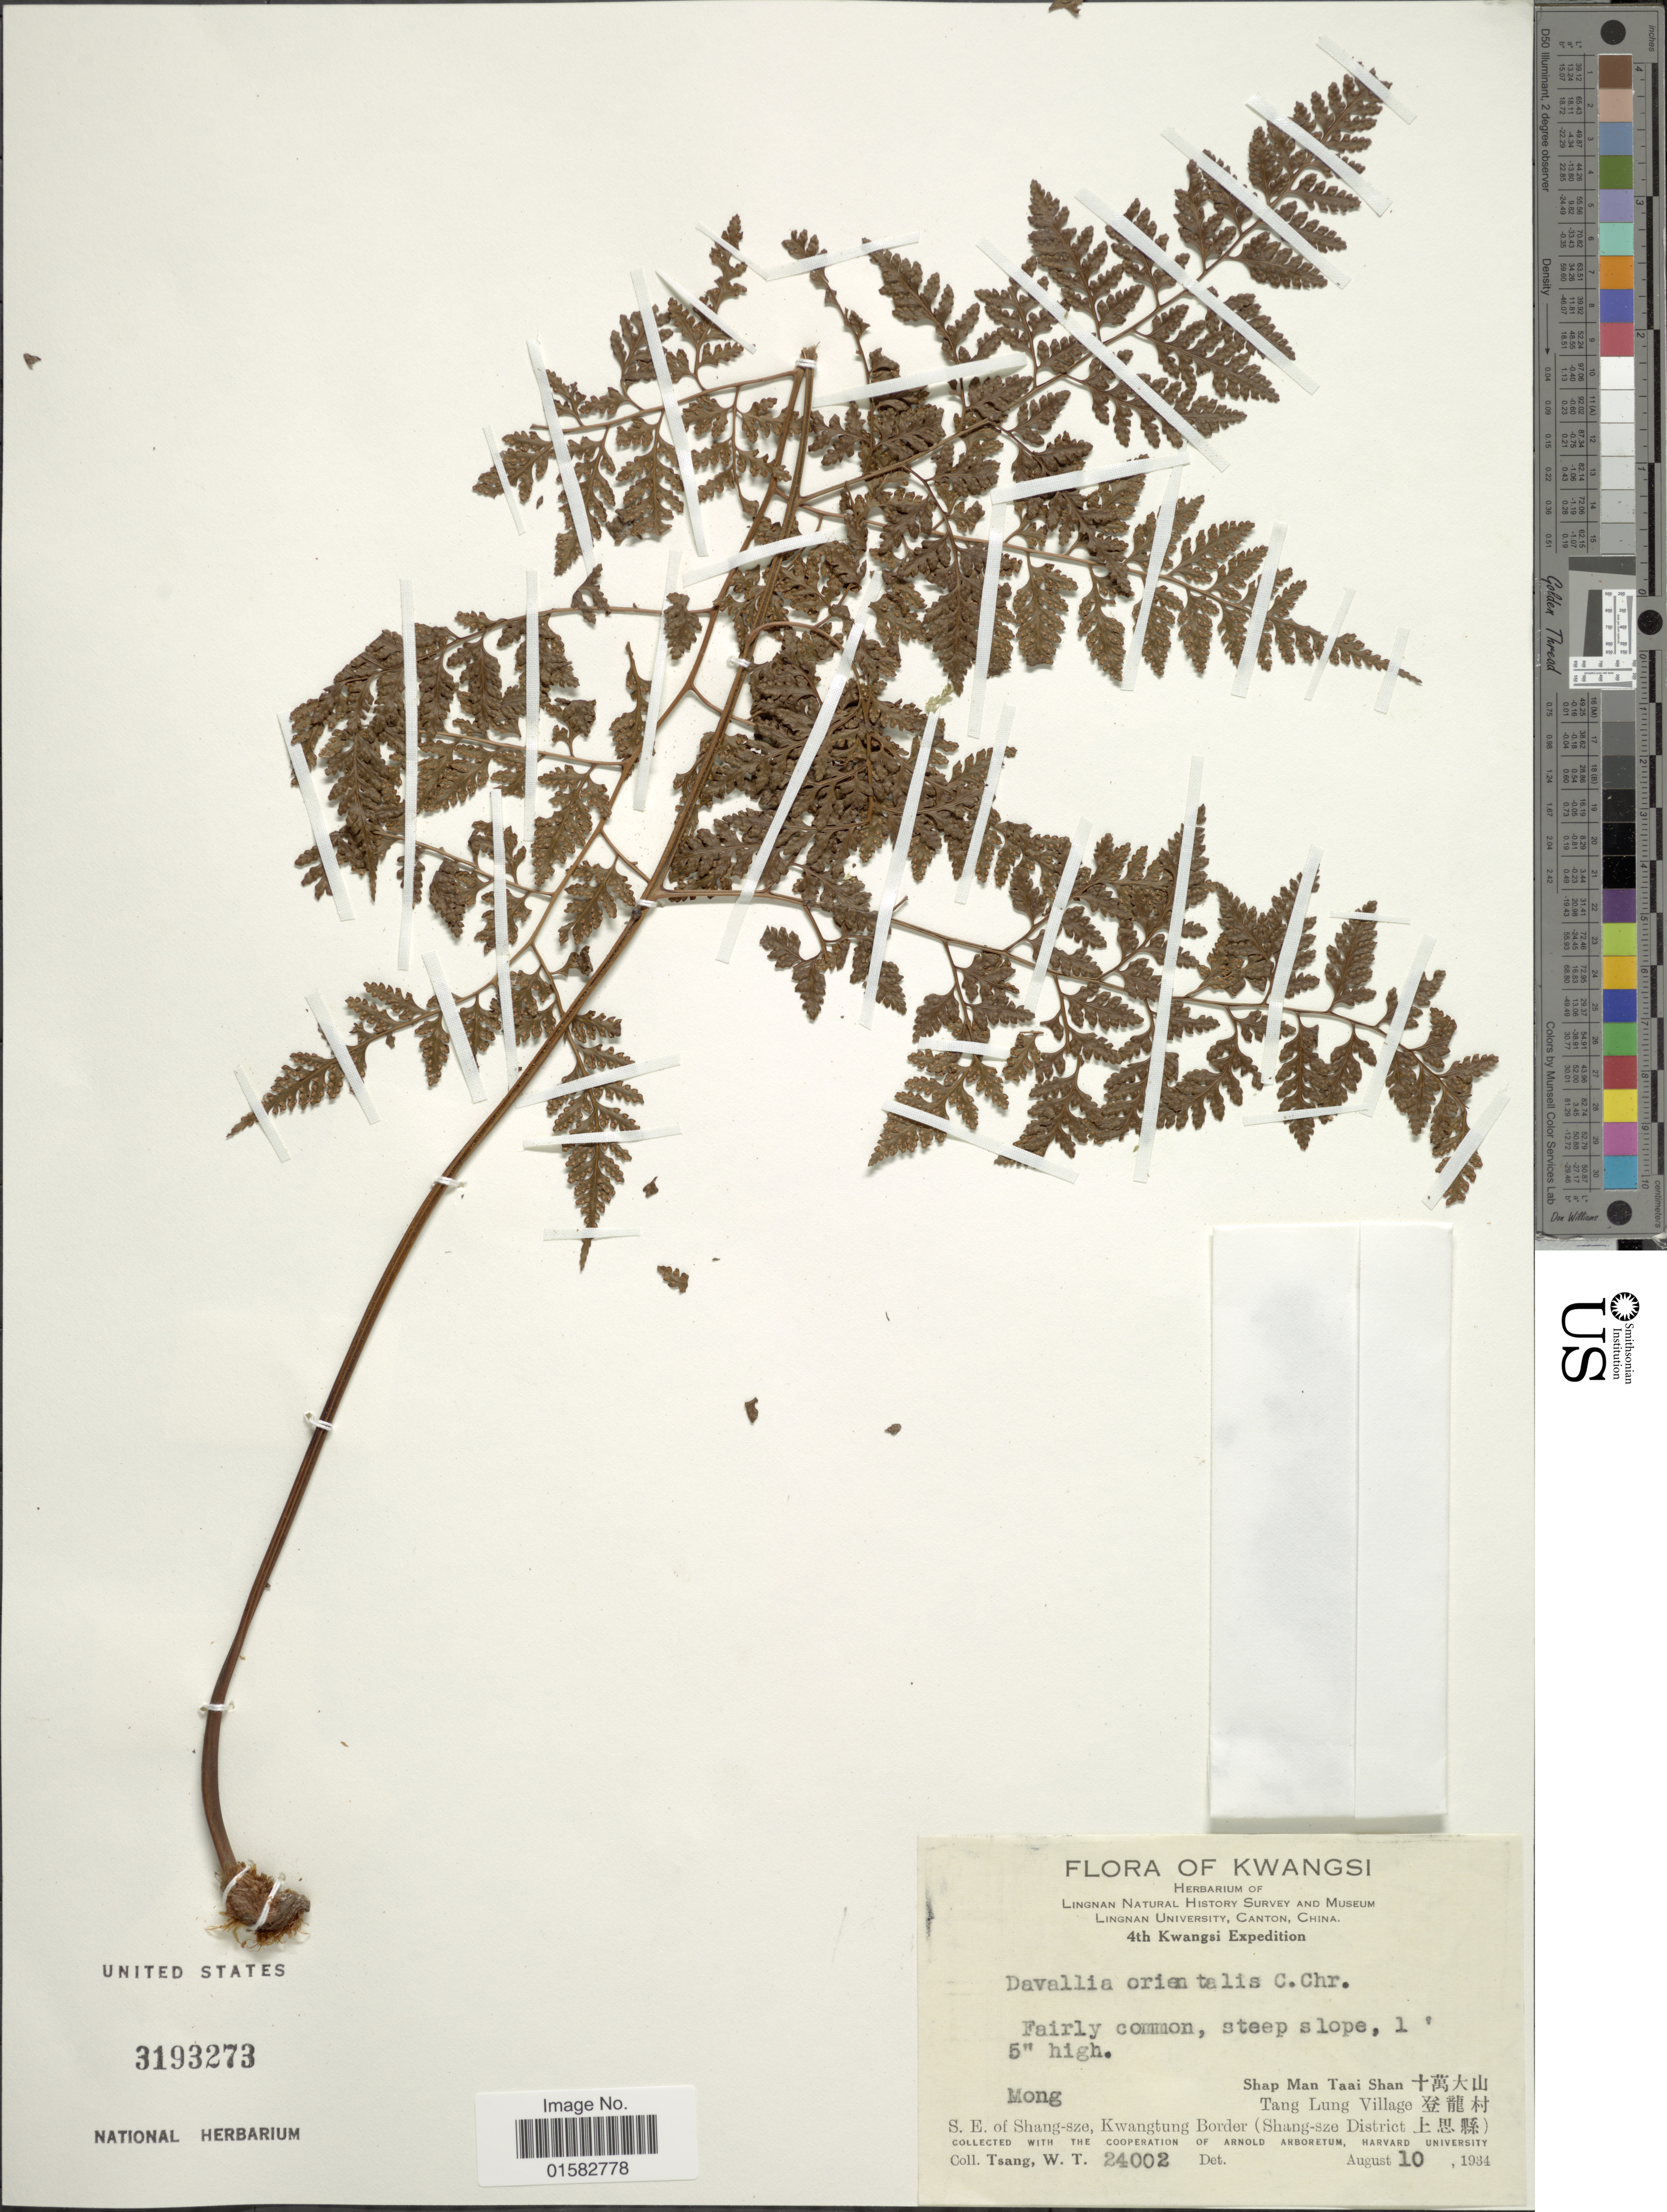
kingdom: Plantae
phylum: Tracheophyta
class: Polypodiopsida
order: Polypodiales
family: Davalliaceae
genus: Davallia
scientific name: Davallia divaricata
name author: Blume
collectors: W. T. Tsang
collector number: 24002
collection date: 1934-08-10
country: China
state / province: Guangdong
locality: Kwangsi, Shap Man Taai Shan X, Nam She Village X, S.E. of Shang-sze, Kwangtung Border (Shang-sze DistrictX)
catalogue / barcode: US 3193273